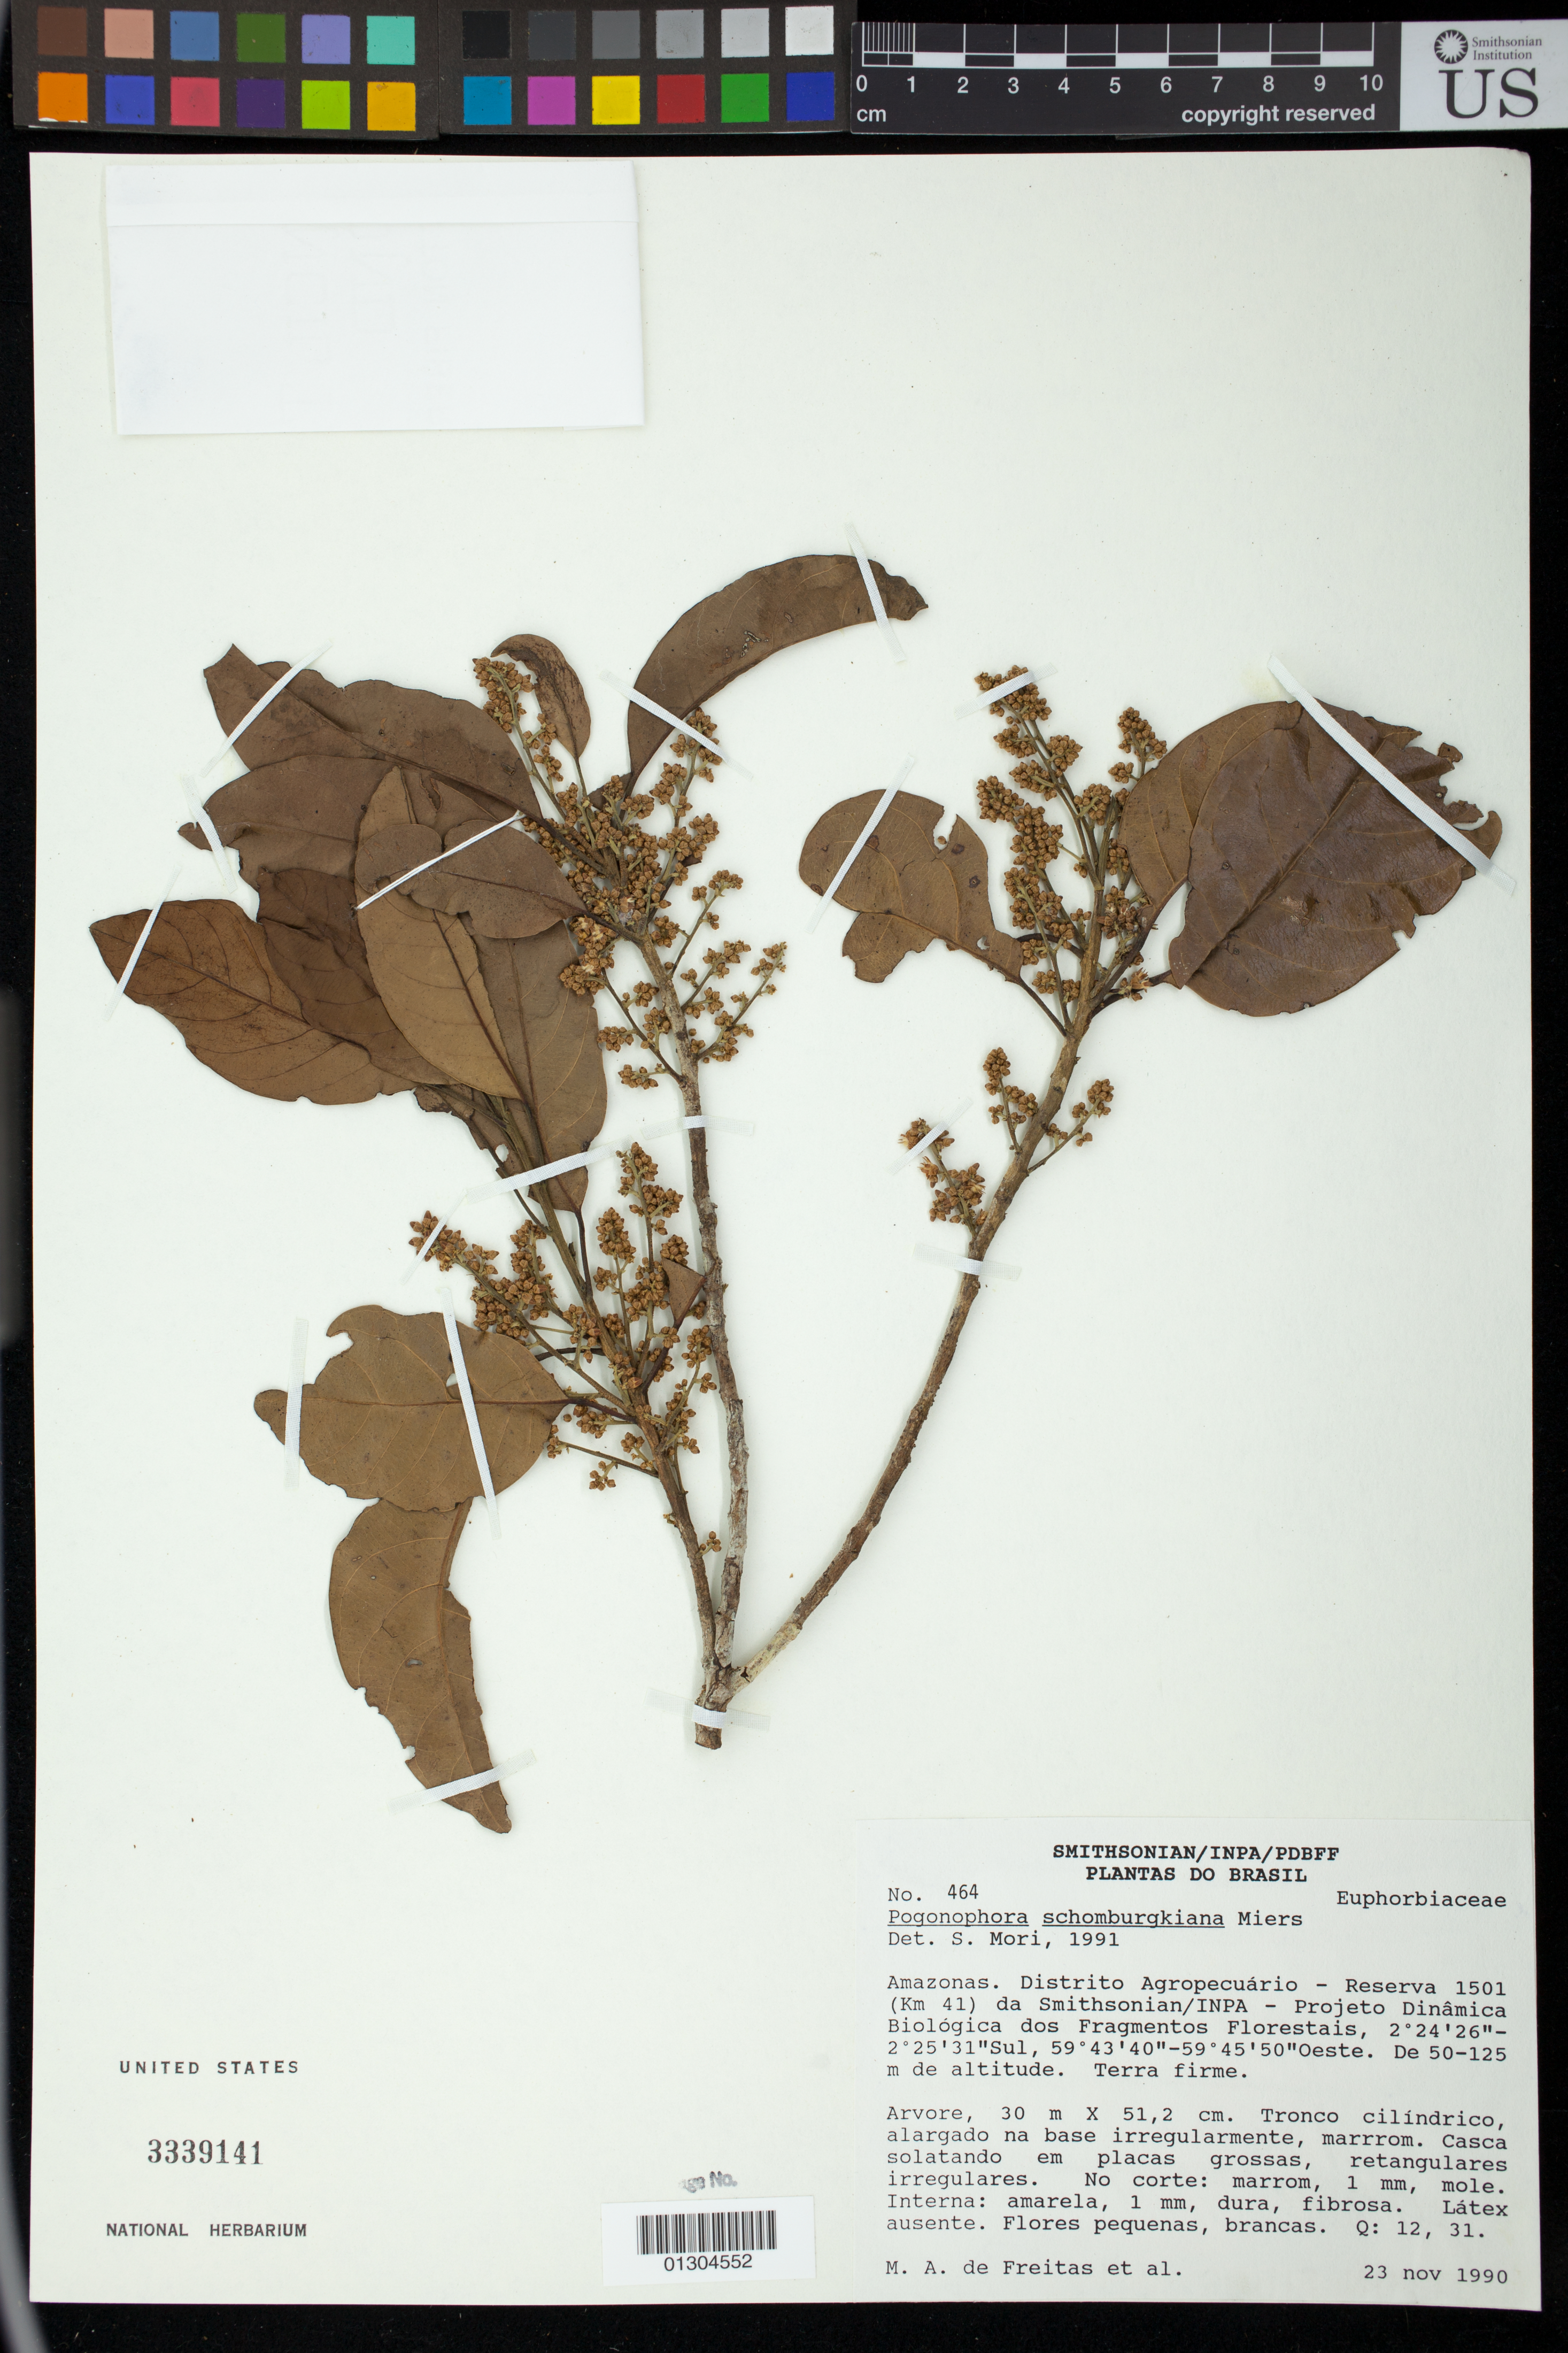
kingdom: Plantae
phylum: Tracheophyta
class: Magnoliopsida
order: Malpighiales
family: Peraceae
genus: Pogonophora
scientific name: Pogonophora schomburgkiana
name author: Miers ex Benth.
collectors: M. Freitas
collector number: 464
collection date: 1990-11-23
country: Brazil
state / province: Amazonas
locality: Distrito Agropecuario - Reserva 1501 (Km 41) da Smithsonian/INPA - Projeto Dinamica Biologica dos Fragmentos Florrestais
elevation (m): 50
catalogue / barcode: US 3339141